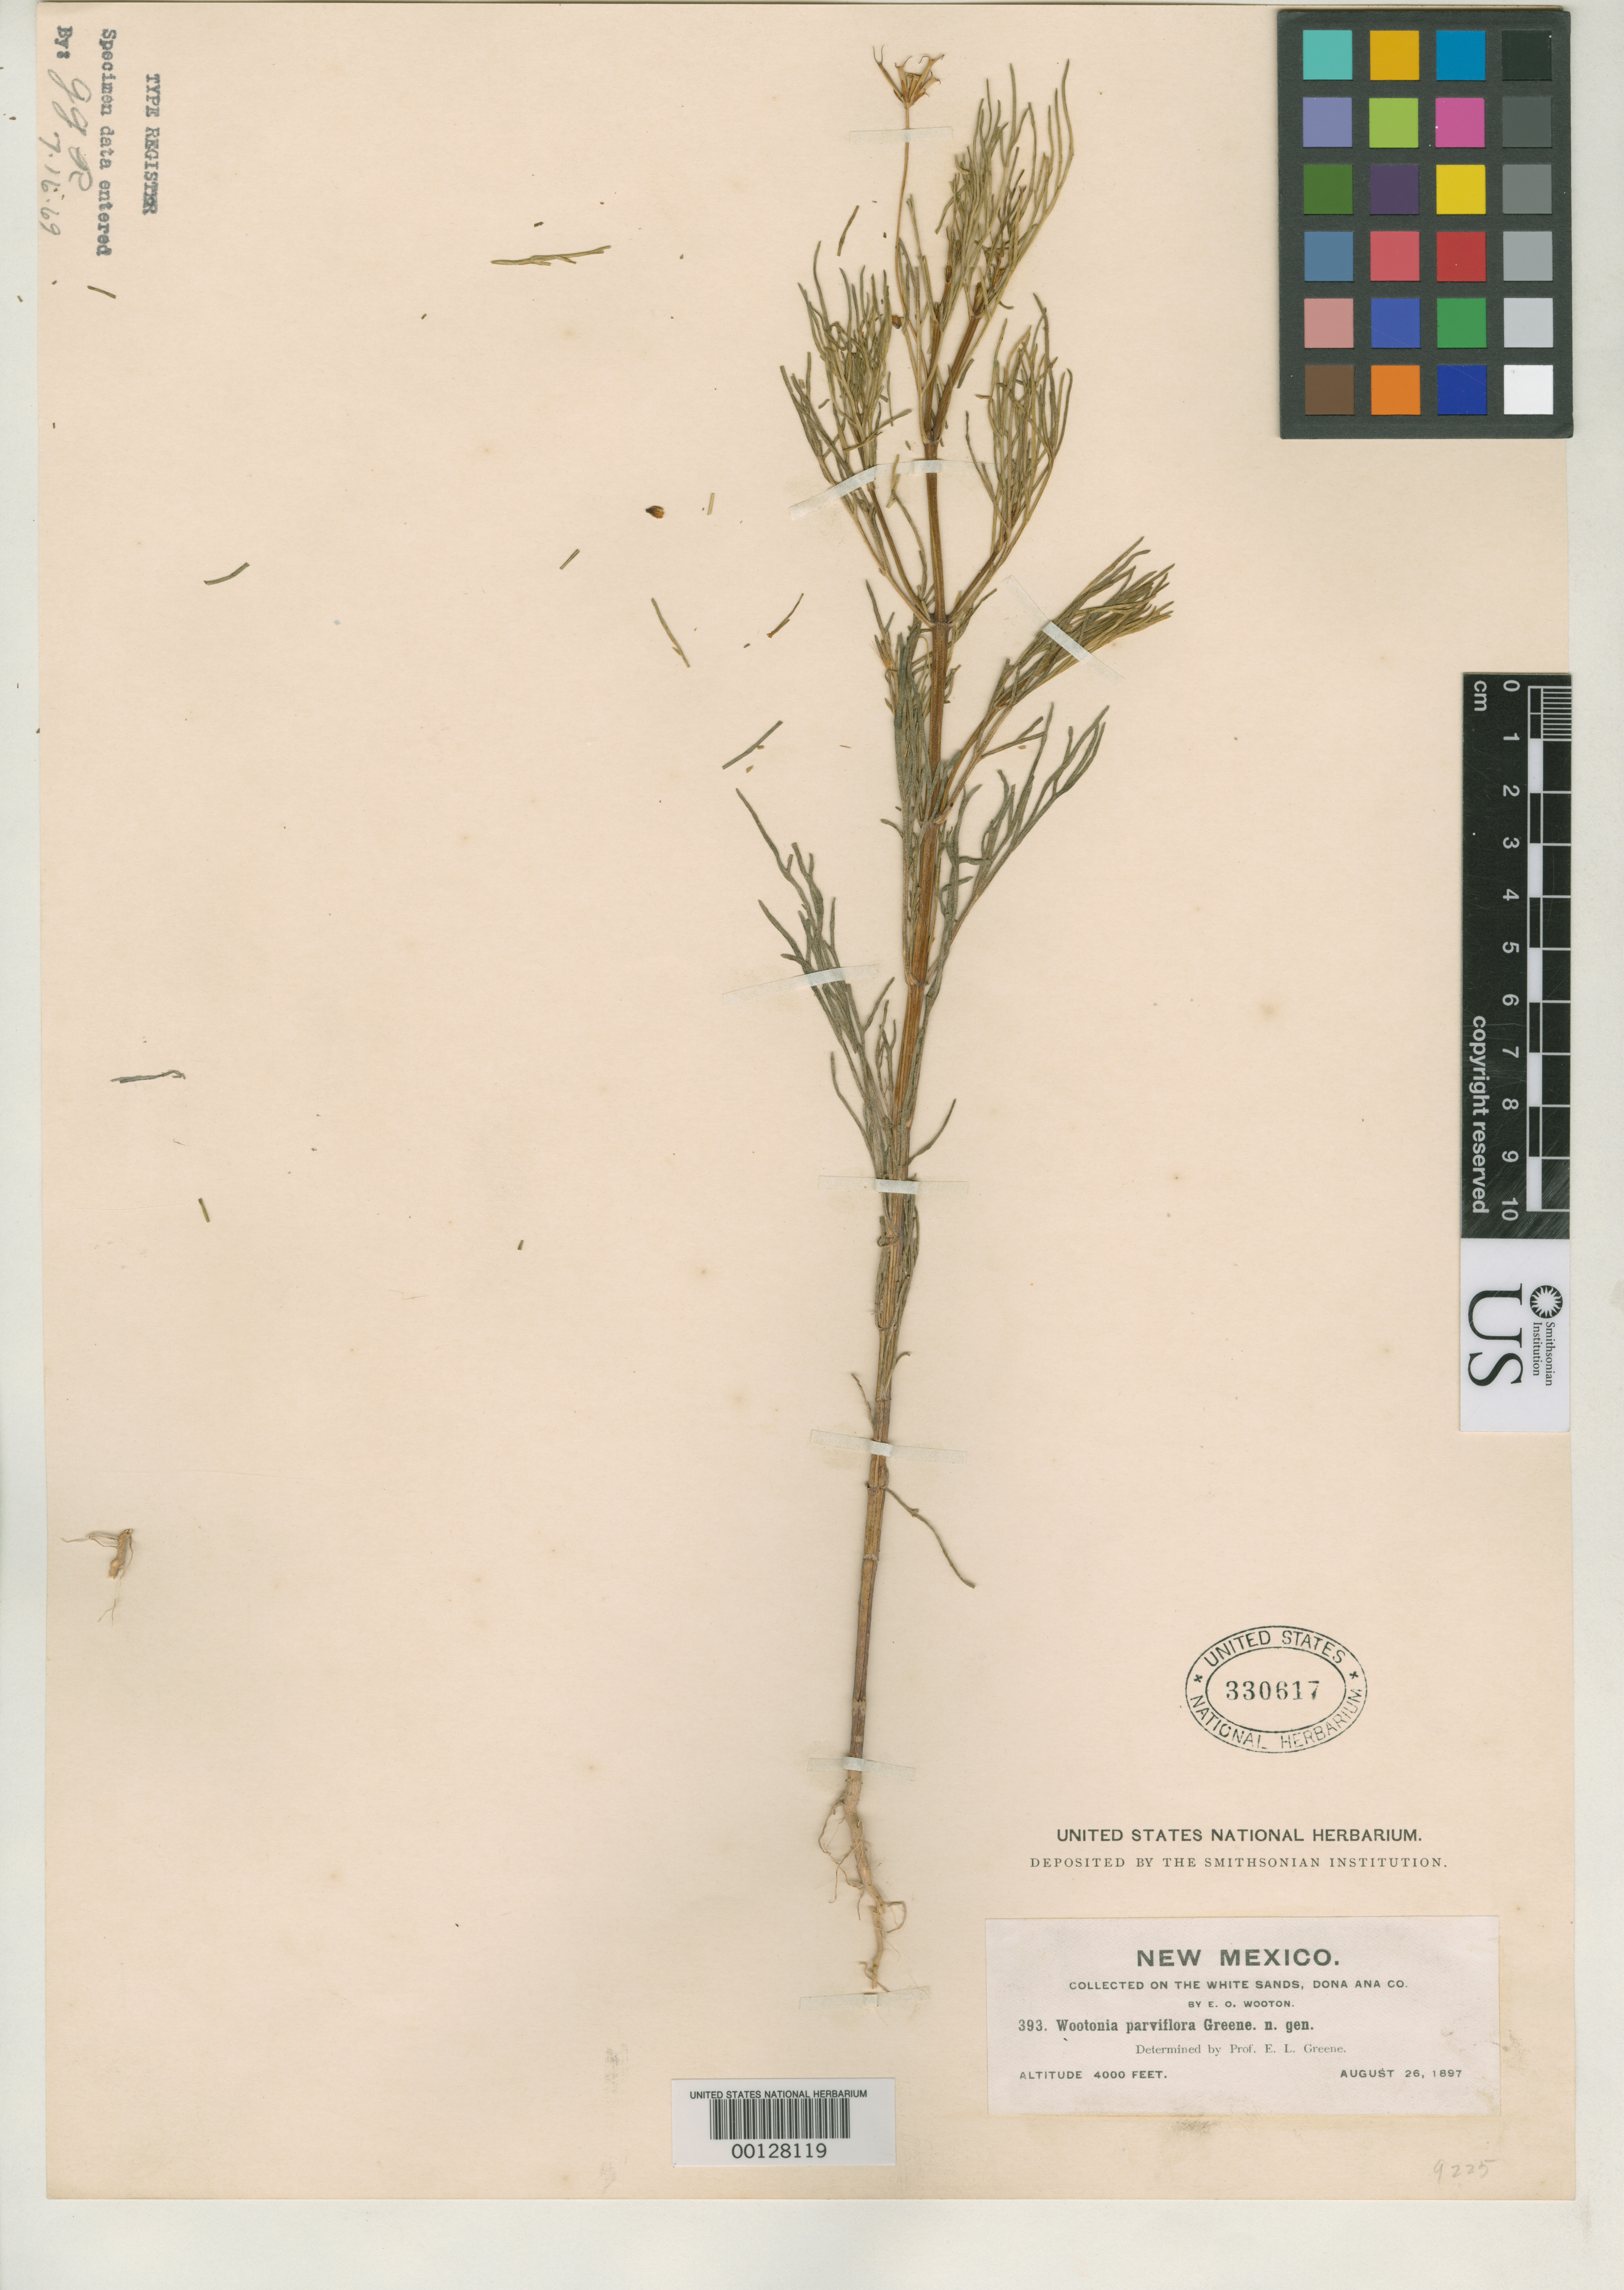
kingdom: Plantae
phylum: Tracheophyta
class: Magnoliopsida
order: Asterales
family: Asteraceae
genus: Wootonia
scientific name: Wootonia parviflora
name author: Greene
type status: Isotype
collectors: E. O. Wooton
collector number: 393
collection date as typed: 26 Aug 1897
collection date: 1897-08-26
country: United States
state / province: New Mexico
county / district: Dona Ana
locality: On plain near White Sands.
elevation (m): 1219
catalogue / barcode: US 330617